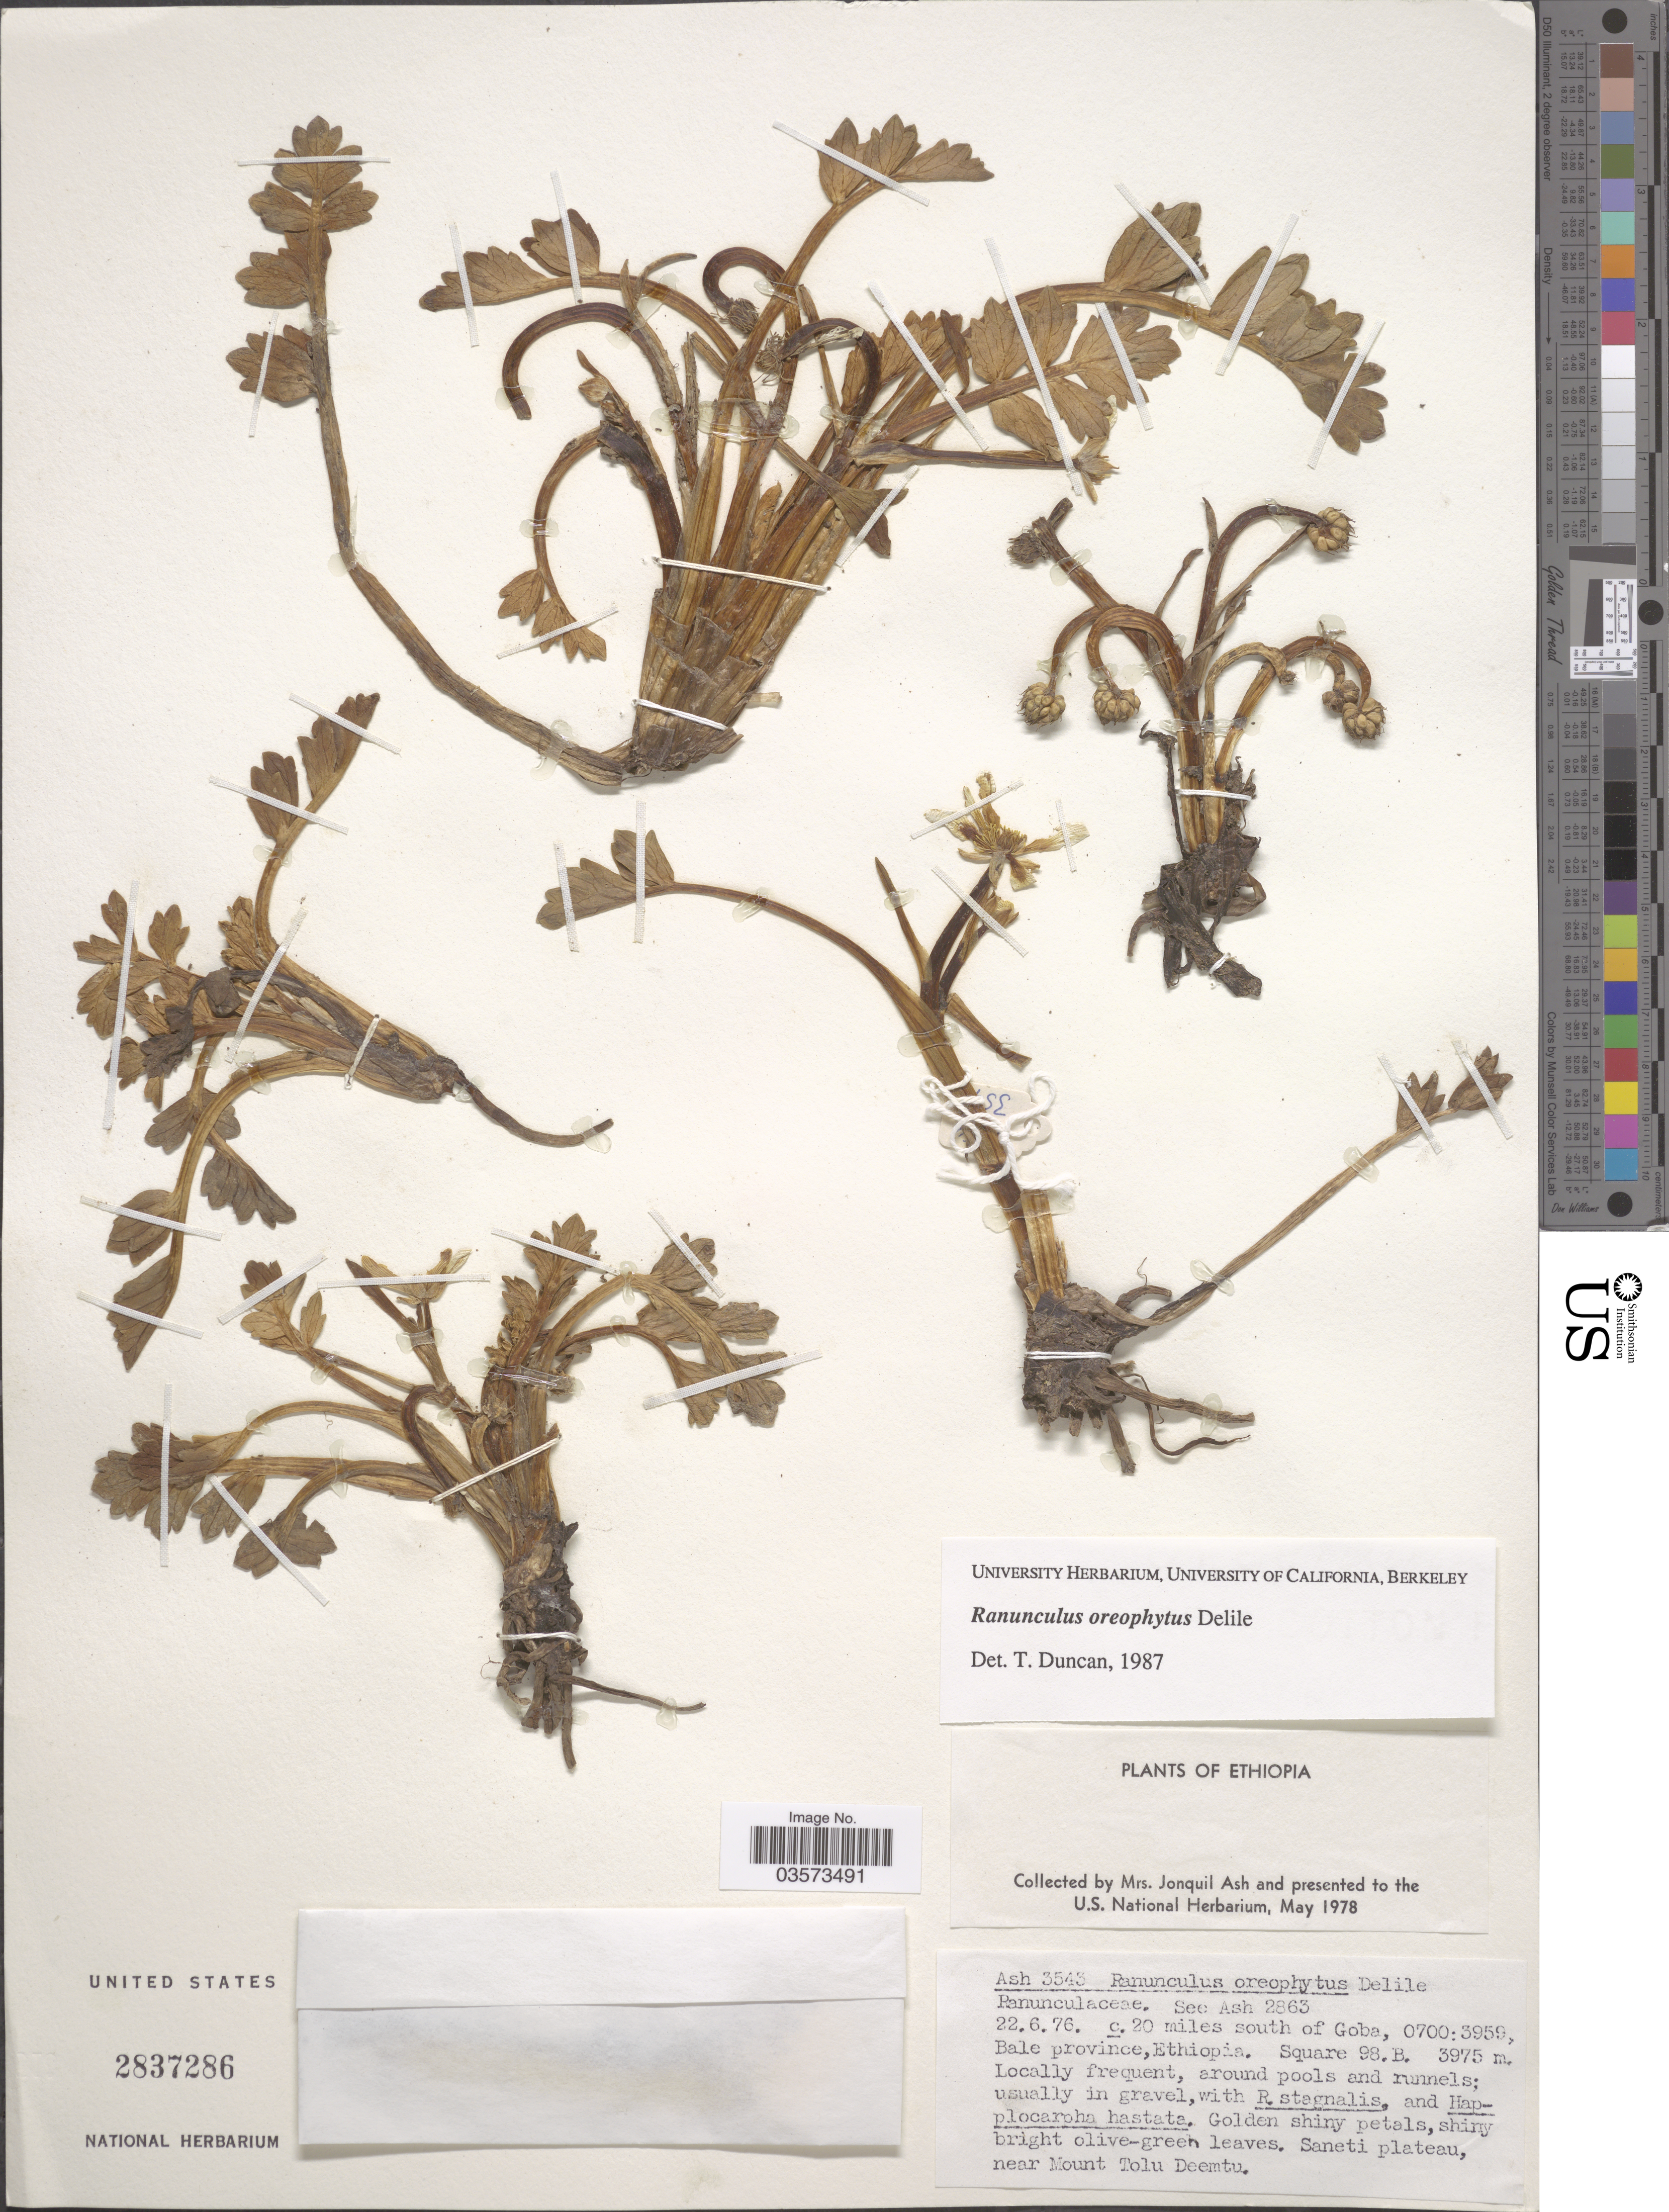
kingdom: Plantae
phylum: Tracheophyta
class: Magnoliopsida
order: Ranunculales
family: Ranunculaceae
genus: Ranunculus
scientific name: Ranunculus orerophytus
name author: Delile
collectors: J. Ash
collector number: Ash3543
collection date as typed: Transcribed d/m/y: 22/6/76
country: Ethiopia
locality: C. 20 miles south of Goba, Bale province. Square 98.B.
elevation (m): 3975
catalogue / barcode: US 2837286